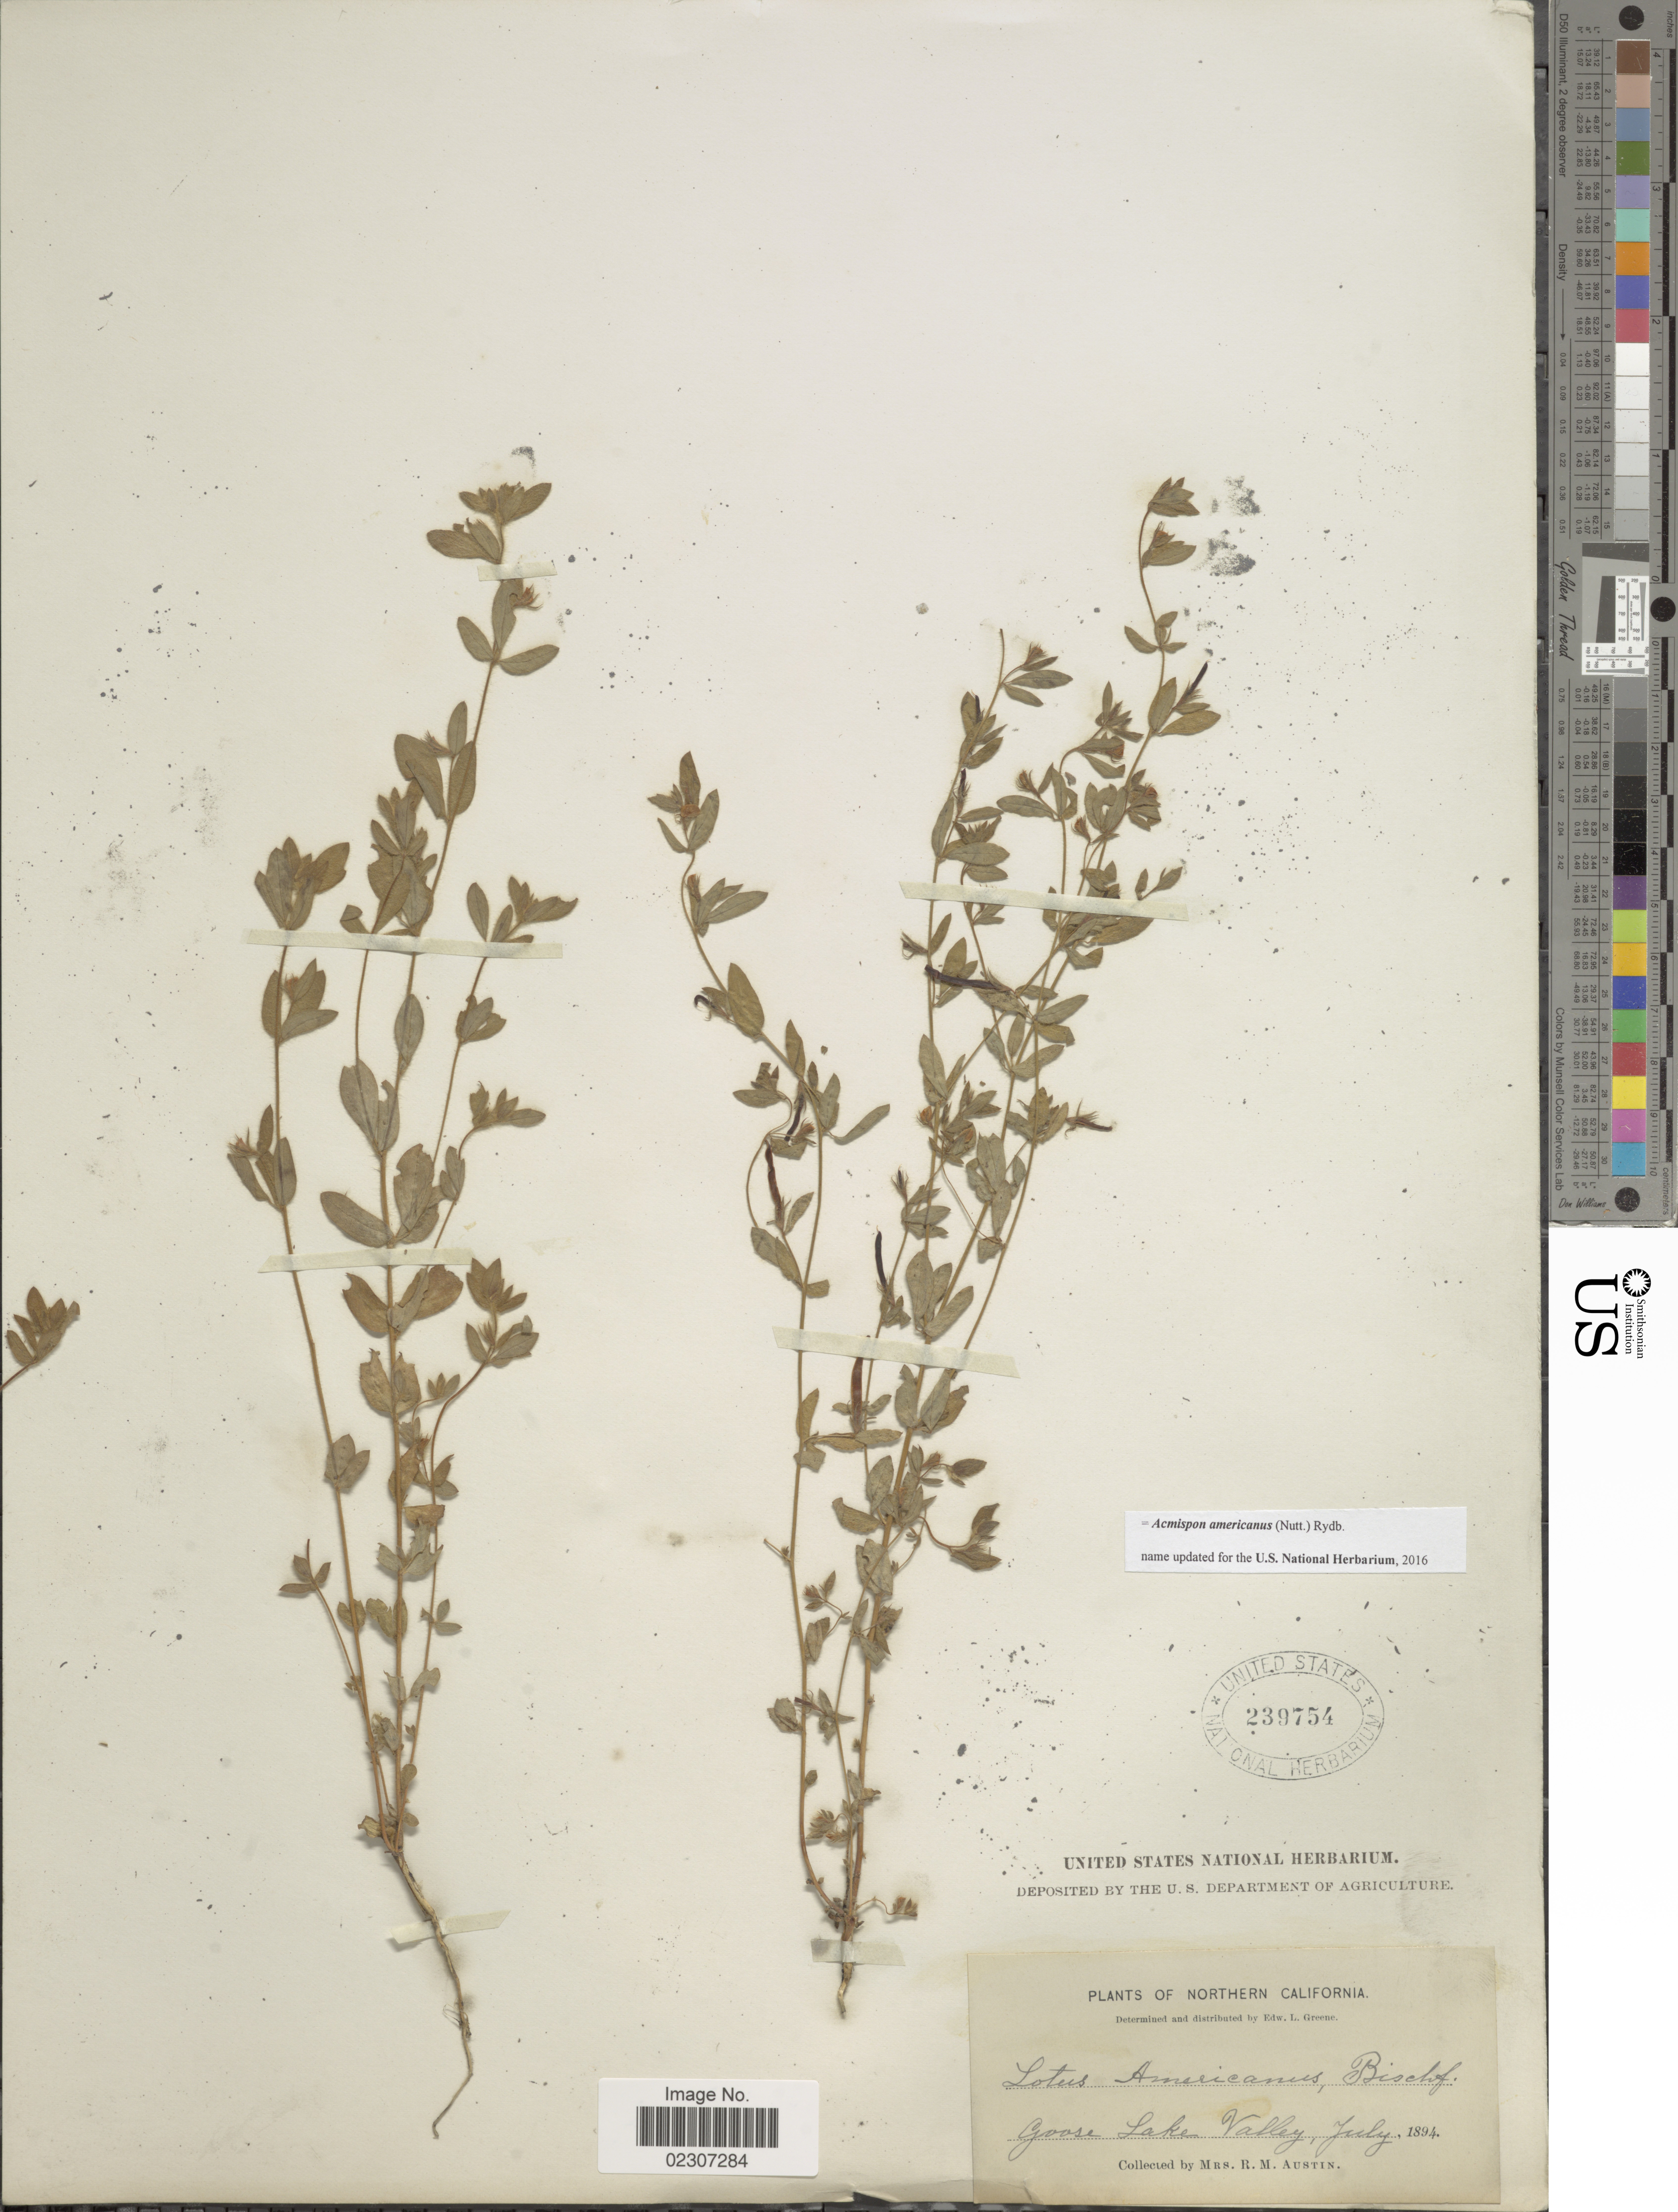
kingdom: Plantae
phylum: Tracheophyta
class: Magnoliopsida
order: Fabales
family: Fabaceae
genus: Acmispon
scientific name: Acmispon americanus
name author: (Nutt.) Rydb.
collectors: R. Austin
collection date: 1894-07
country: United States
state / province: California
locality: Northern California, Goose Lake Valley .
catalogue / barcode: US 239754